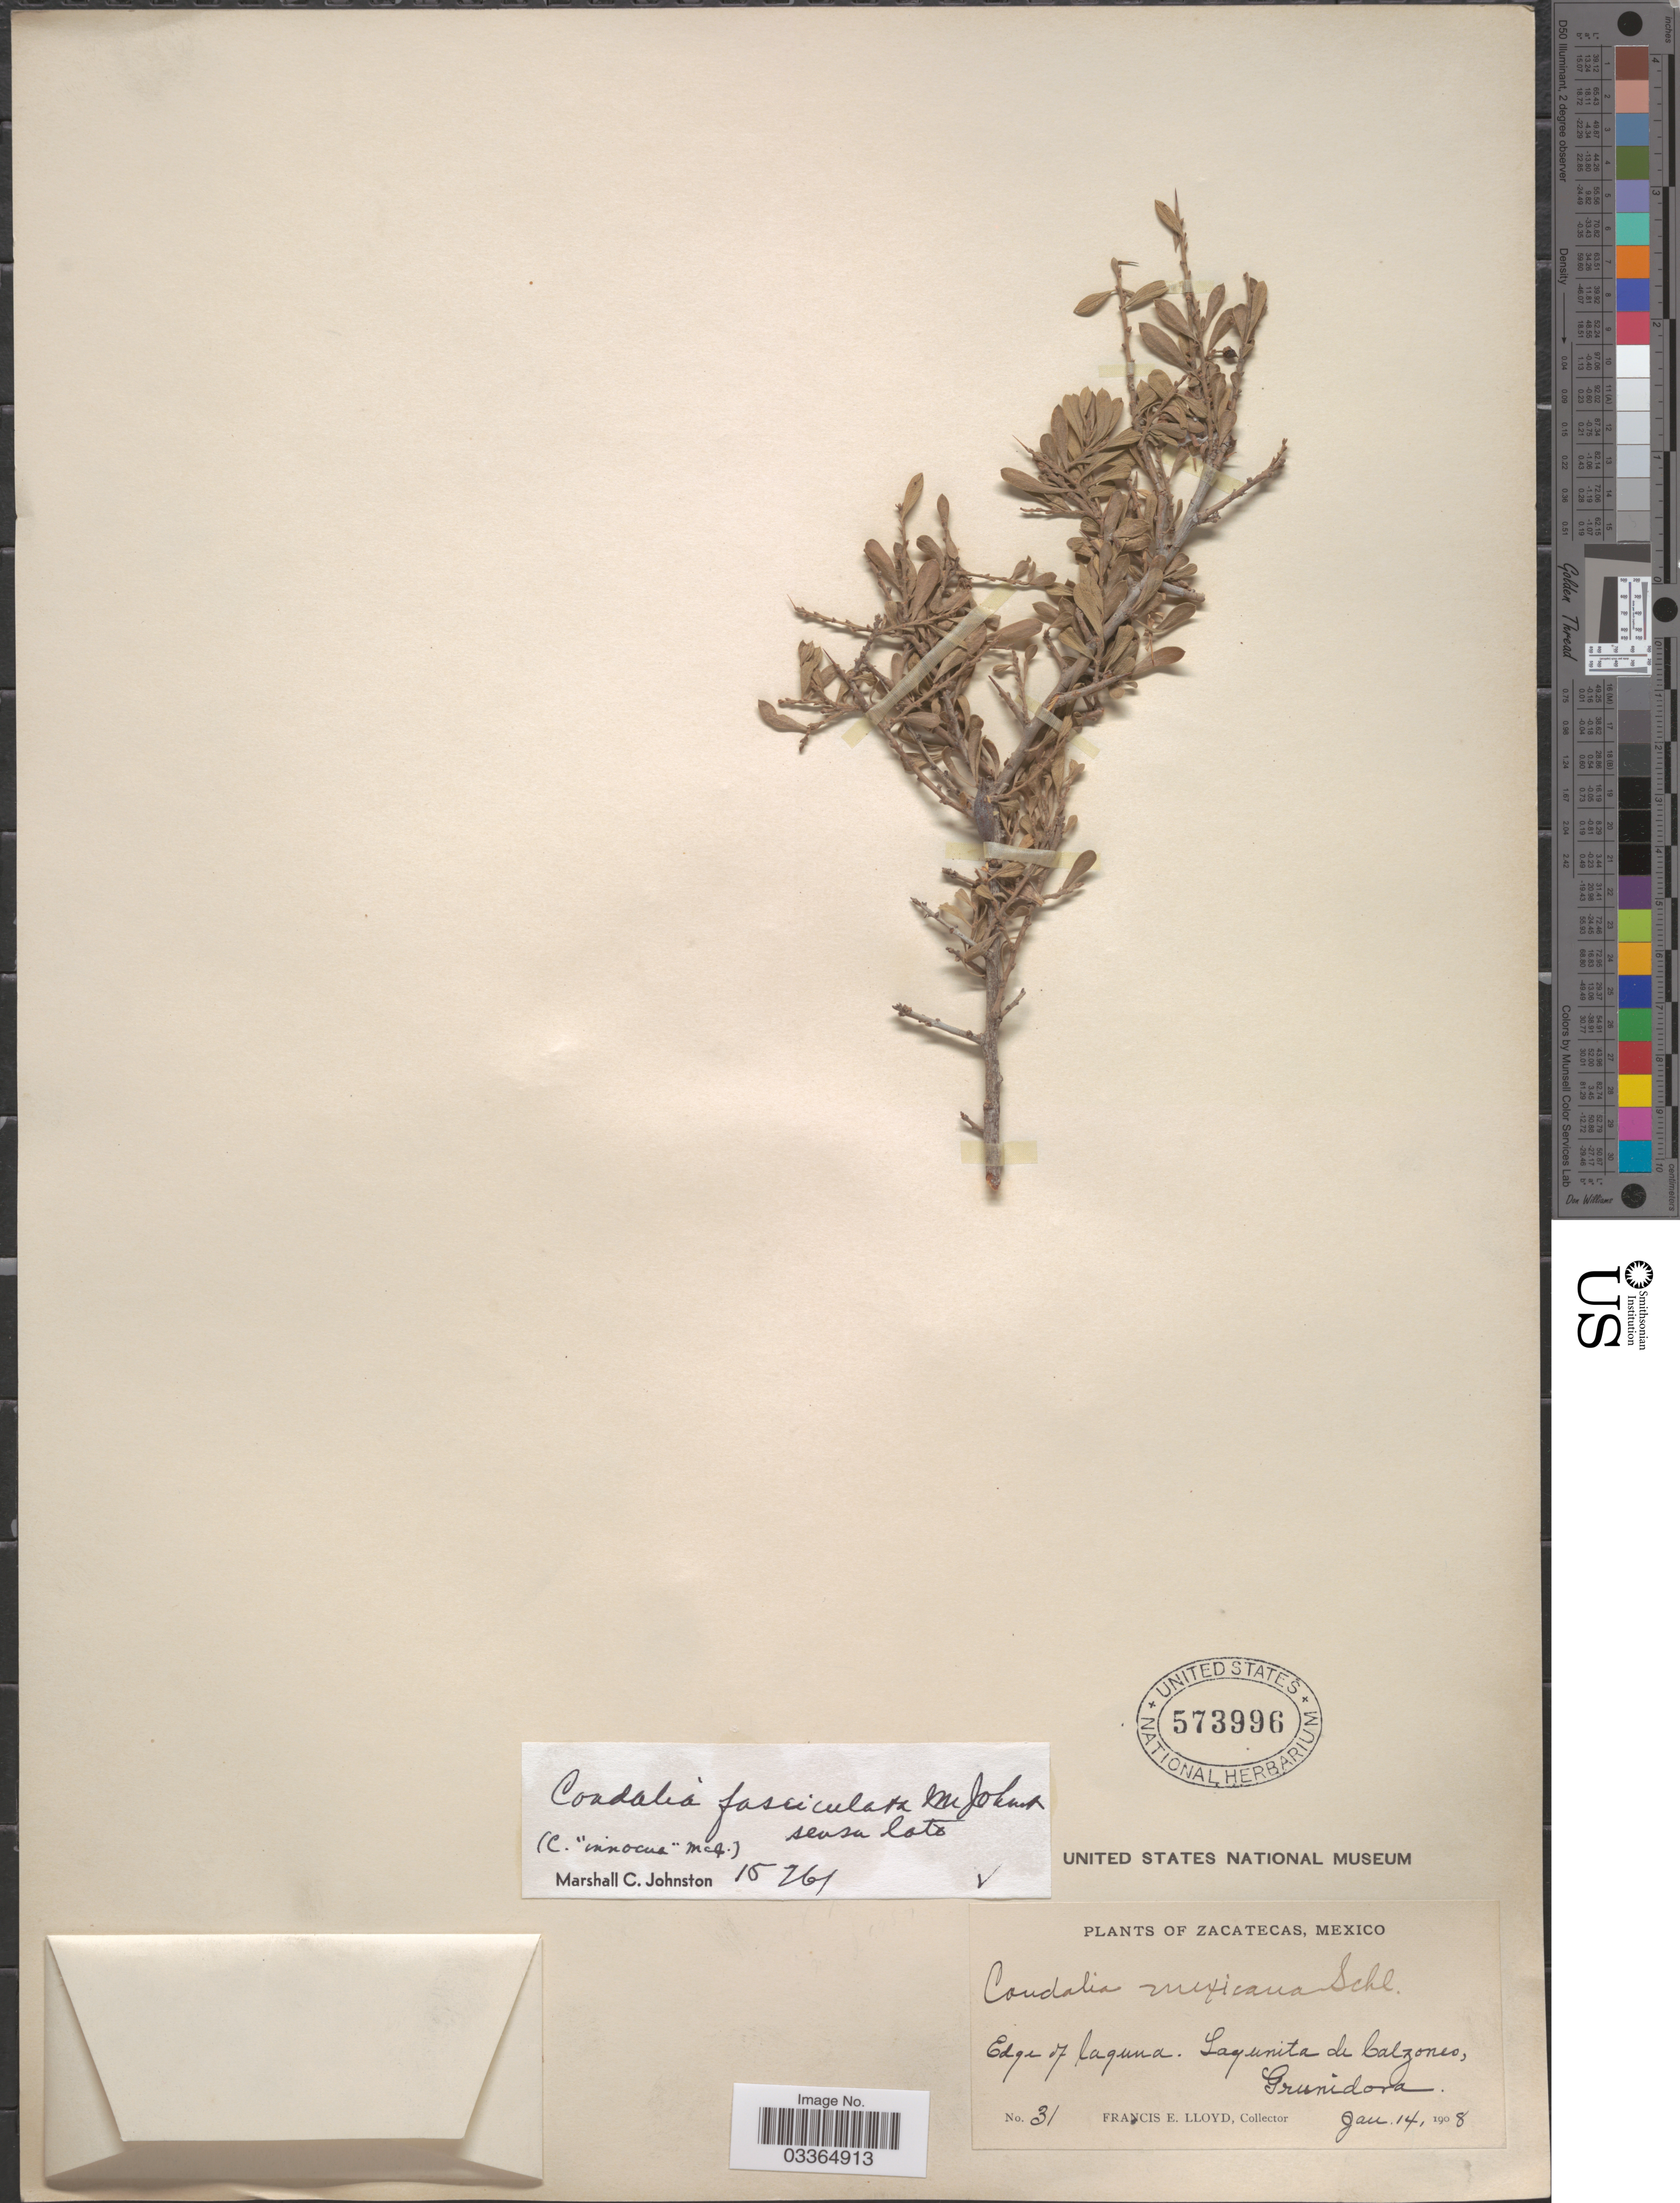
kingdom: Plantae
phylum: Tracheophyta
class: Magnoliopsida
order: Rosales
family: Rhamnaceae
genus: Condalia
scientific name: Condalia fasciculata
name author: I.M. Johnst.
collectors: Lloyd, C. E.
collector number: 31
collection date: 1908-01-14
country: Mexico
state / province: Zacatecas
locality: Lagunita de Calzones, Grunidora.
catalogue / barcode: US 573996